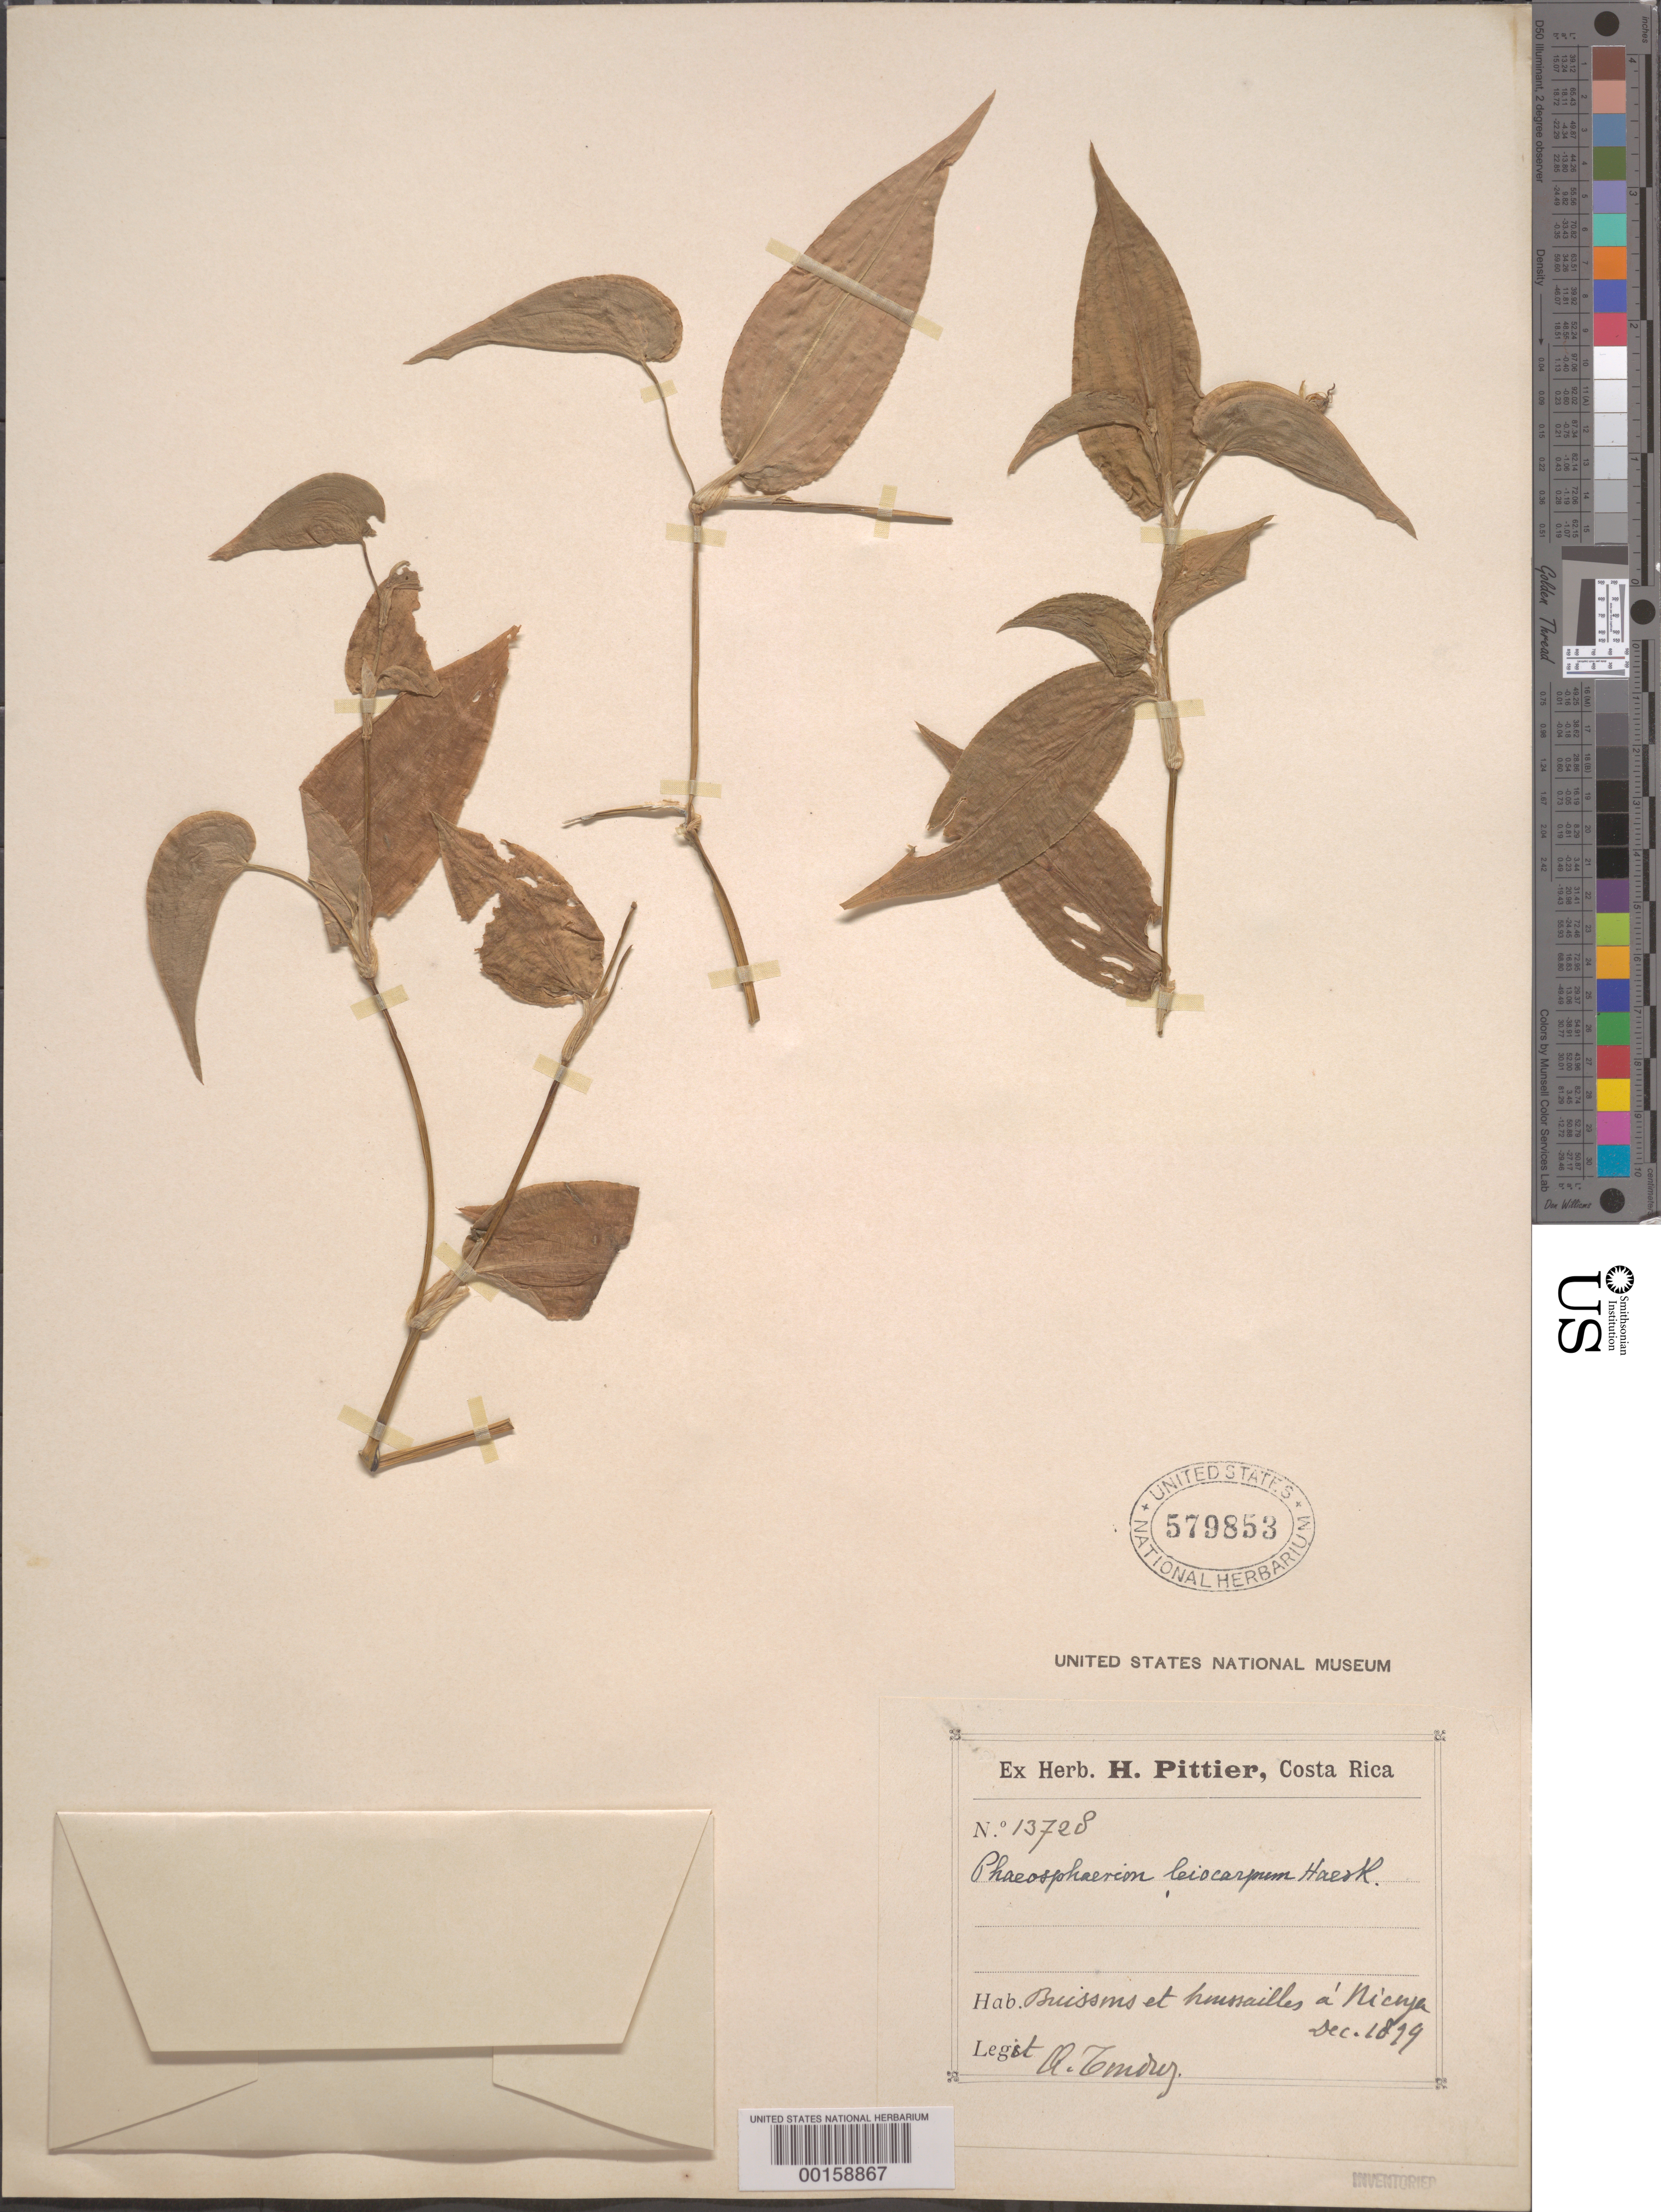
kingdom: Plantae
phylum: Tracheophyta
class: Liliopsida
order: Commelinales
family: Commelinaceae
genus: Commelina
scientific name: Commelina leiocarpa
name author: Benth.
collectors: A. Tonduz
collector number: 13728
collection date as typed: Dec 1899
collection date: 1899-12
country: Costa Rica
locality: Nicoya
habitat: Bushes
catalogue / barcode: US 579853